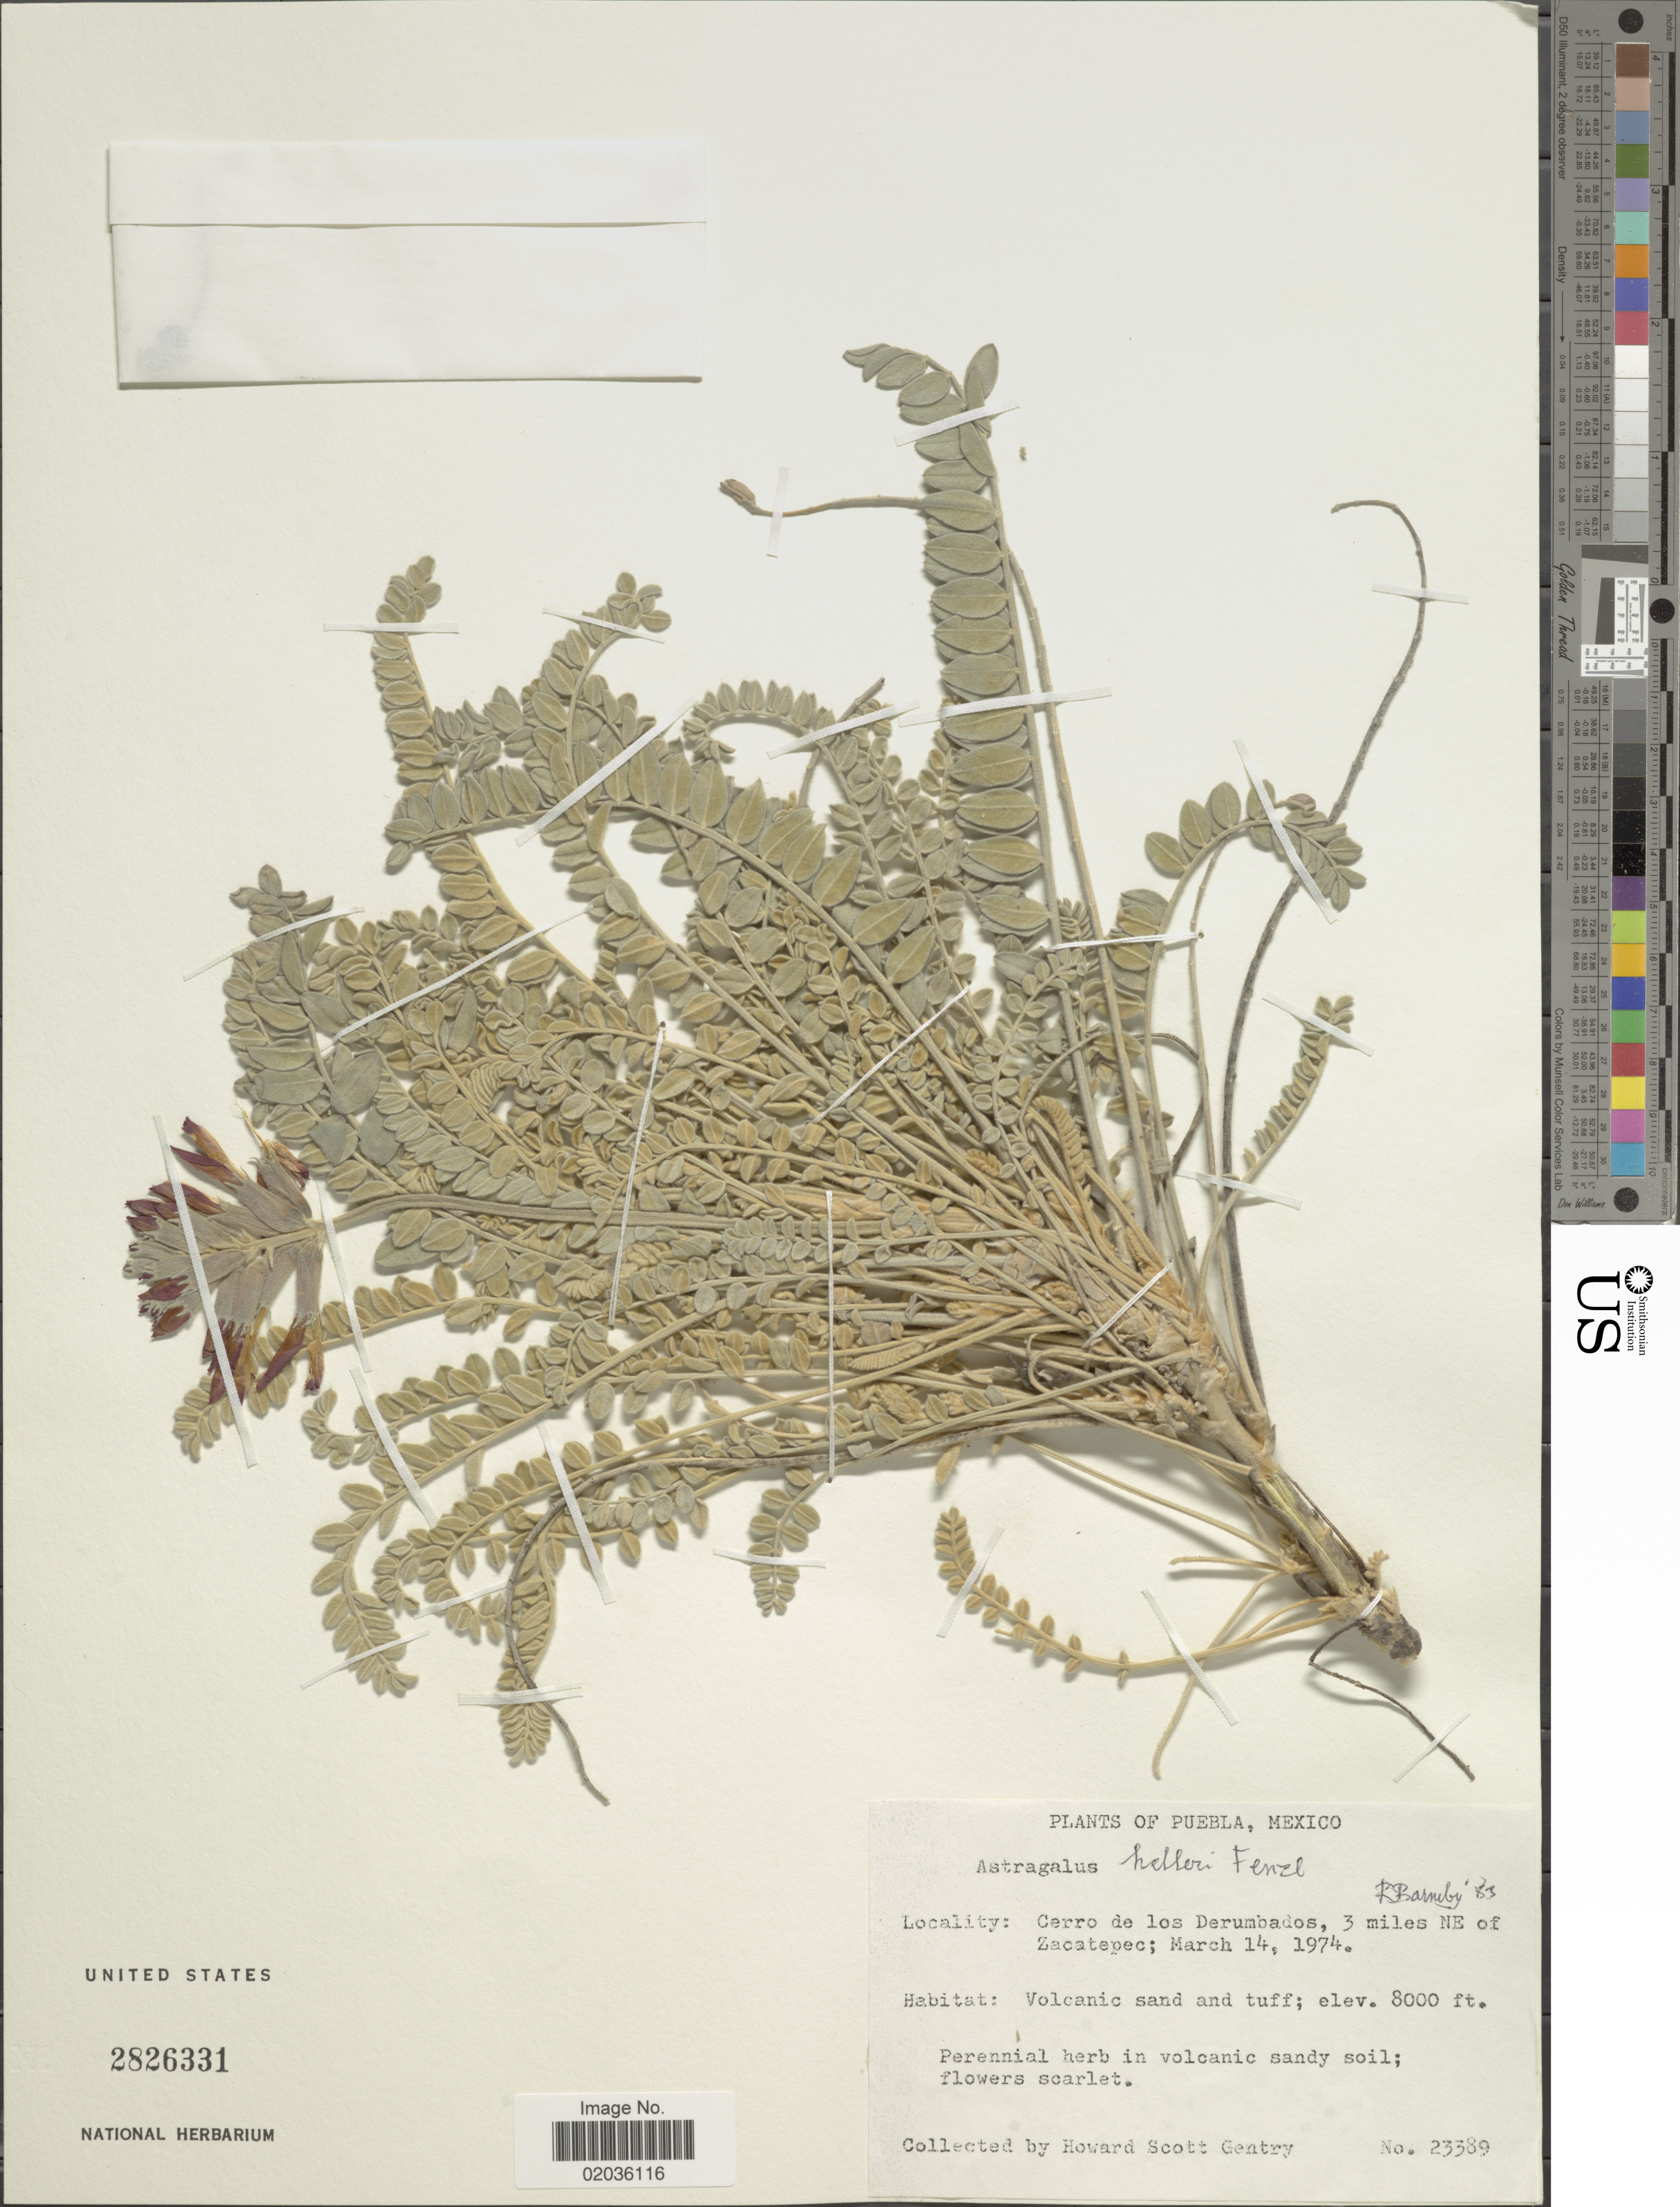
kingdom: Plantae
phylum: Tracheophyta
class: Magnoliopsida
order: Fabales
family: Fabaceae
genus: Astragalus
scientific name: Astragalus helleri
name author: Fenzl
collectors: H. S. Gentry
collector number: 23389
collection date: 1974-03-14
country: Mexico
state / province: Puebla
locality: Cerro de los Derumbados, 3 miles NE of Zacatepec, Volcanic sand and tuff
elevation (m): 2438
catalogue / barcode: US 2826331